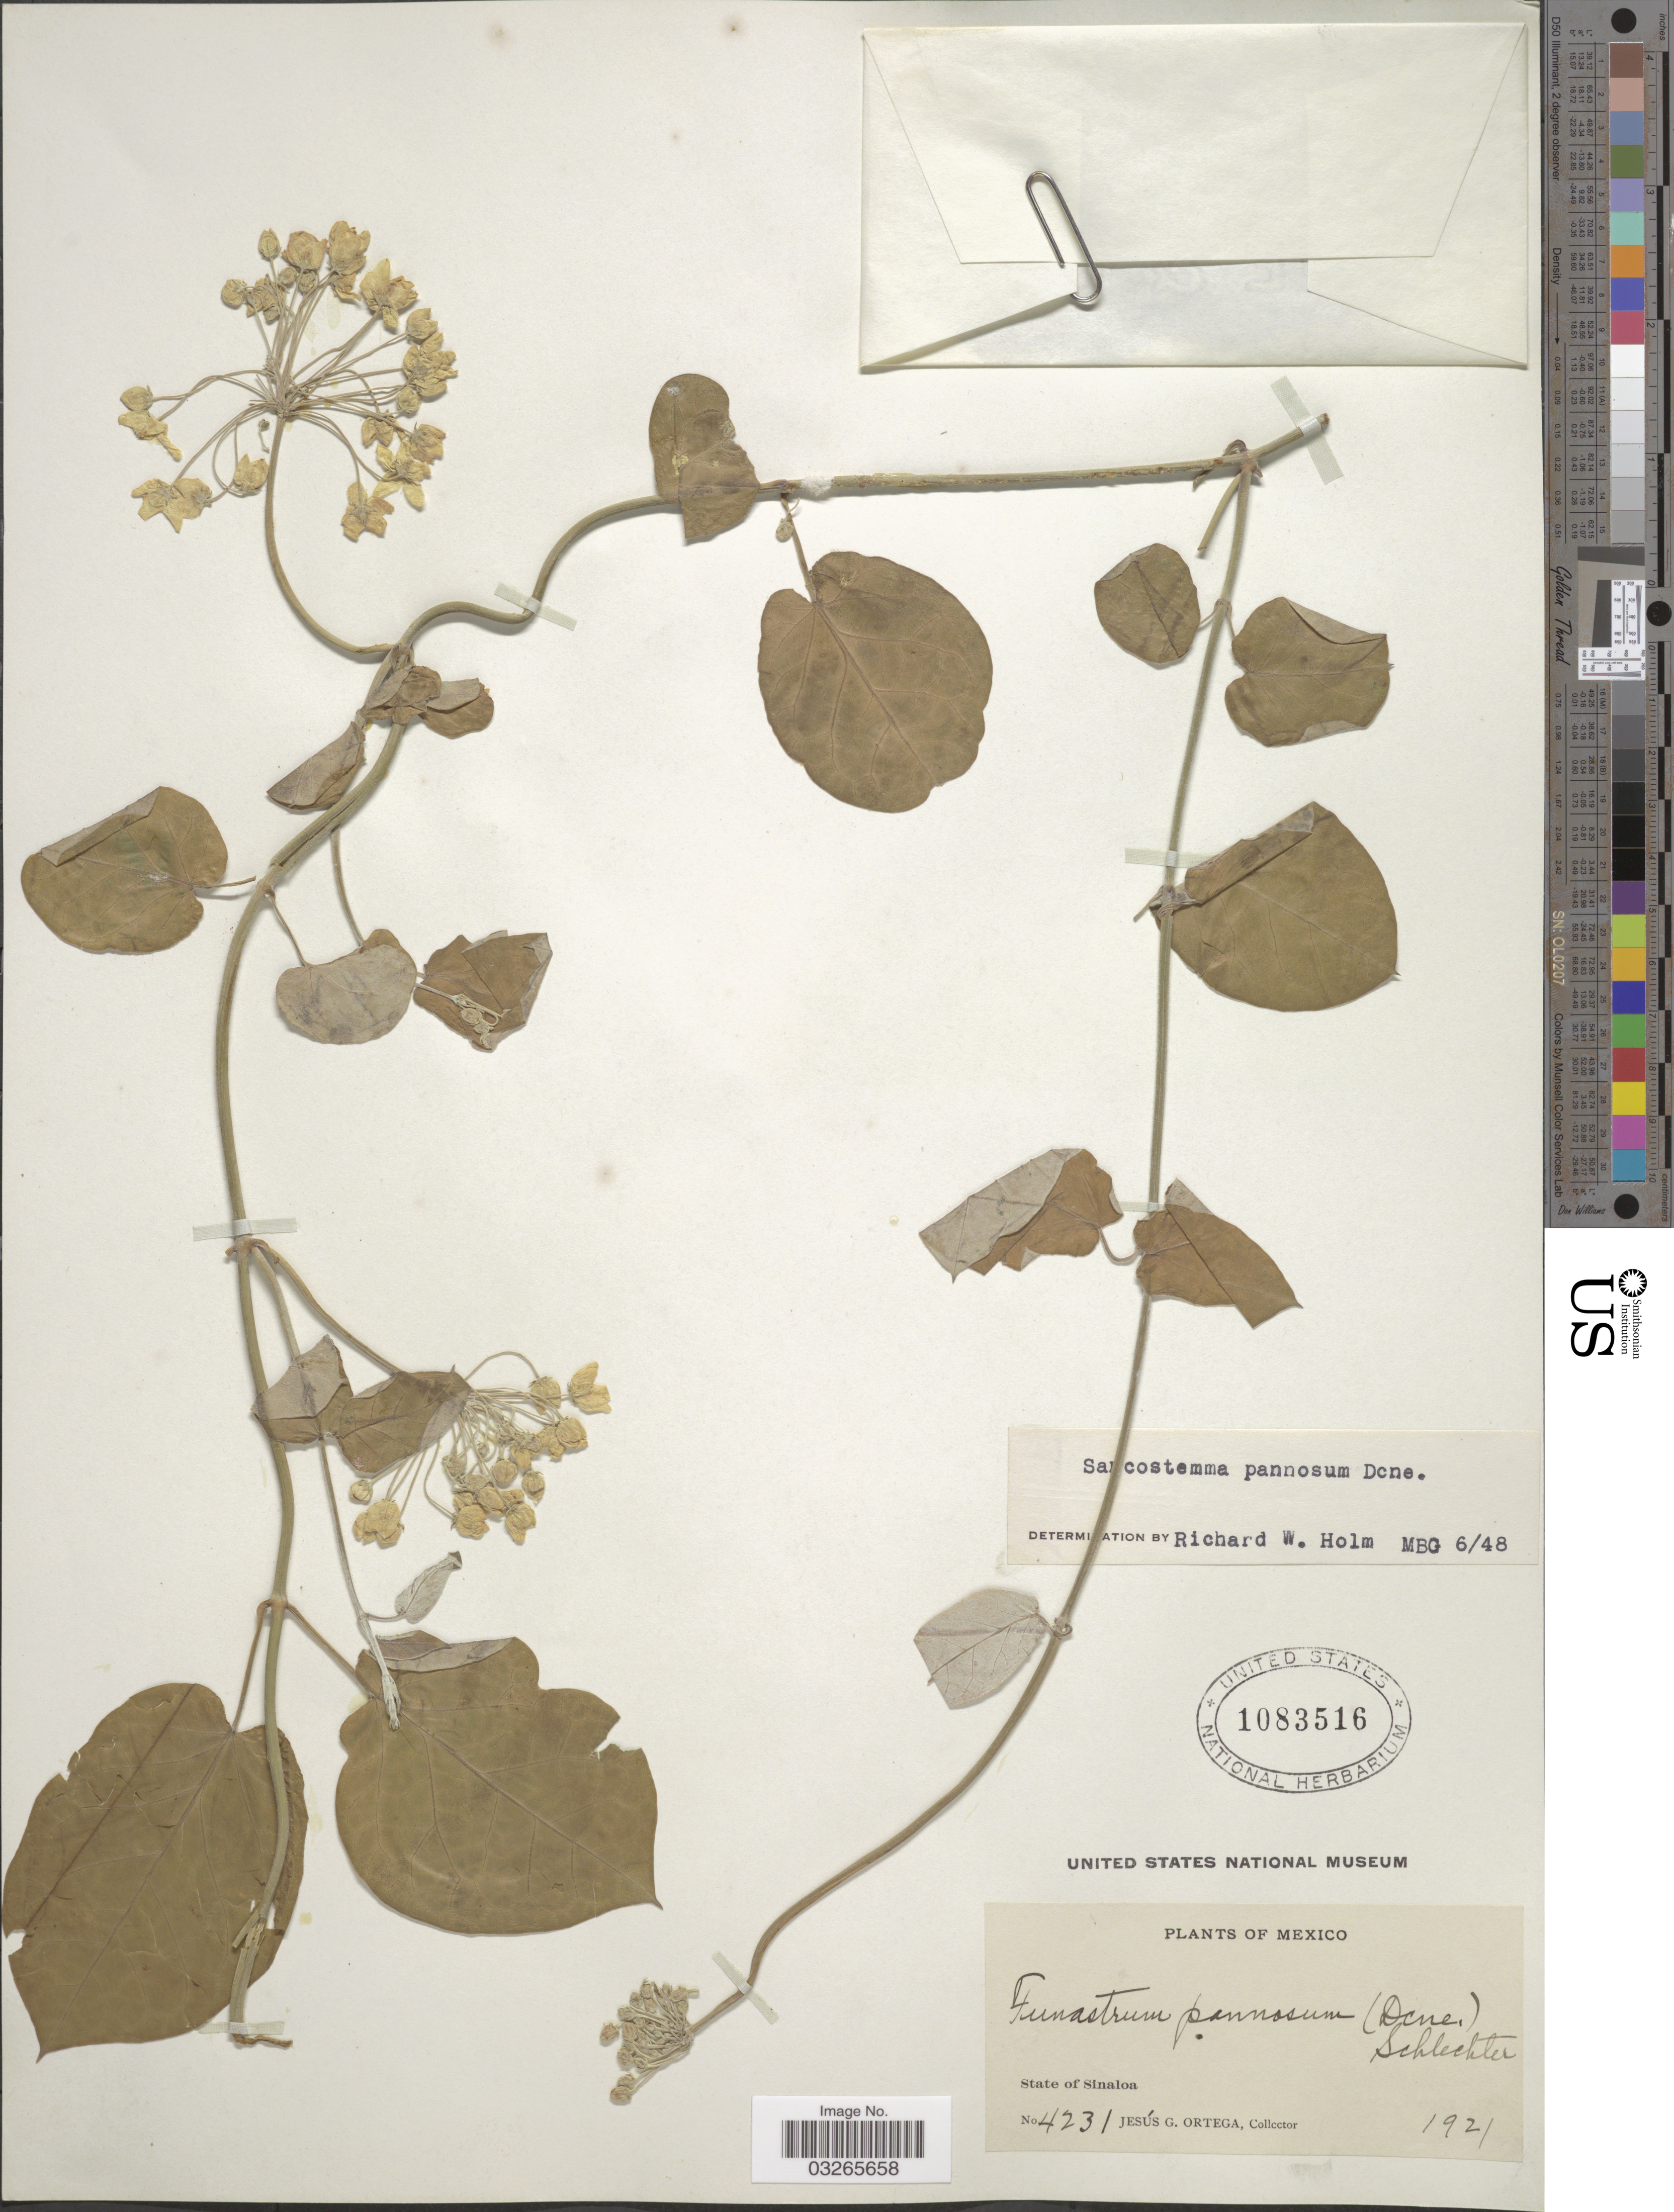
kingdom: Plantae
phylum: Tracheophyta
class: Magnoliopsida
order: Gentianales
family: Apocynaceae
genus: Sarcostemma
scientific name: Sarcostemma pannosum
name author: Decne.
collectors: J. Ortega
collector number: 4231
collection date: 1921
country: Mexico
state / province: Sinaloa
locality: State of Sinaloa.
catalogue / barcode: US 1083516